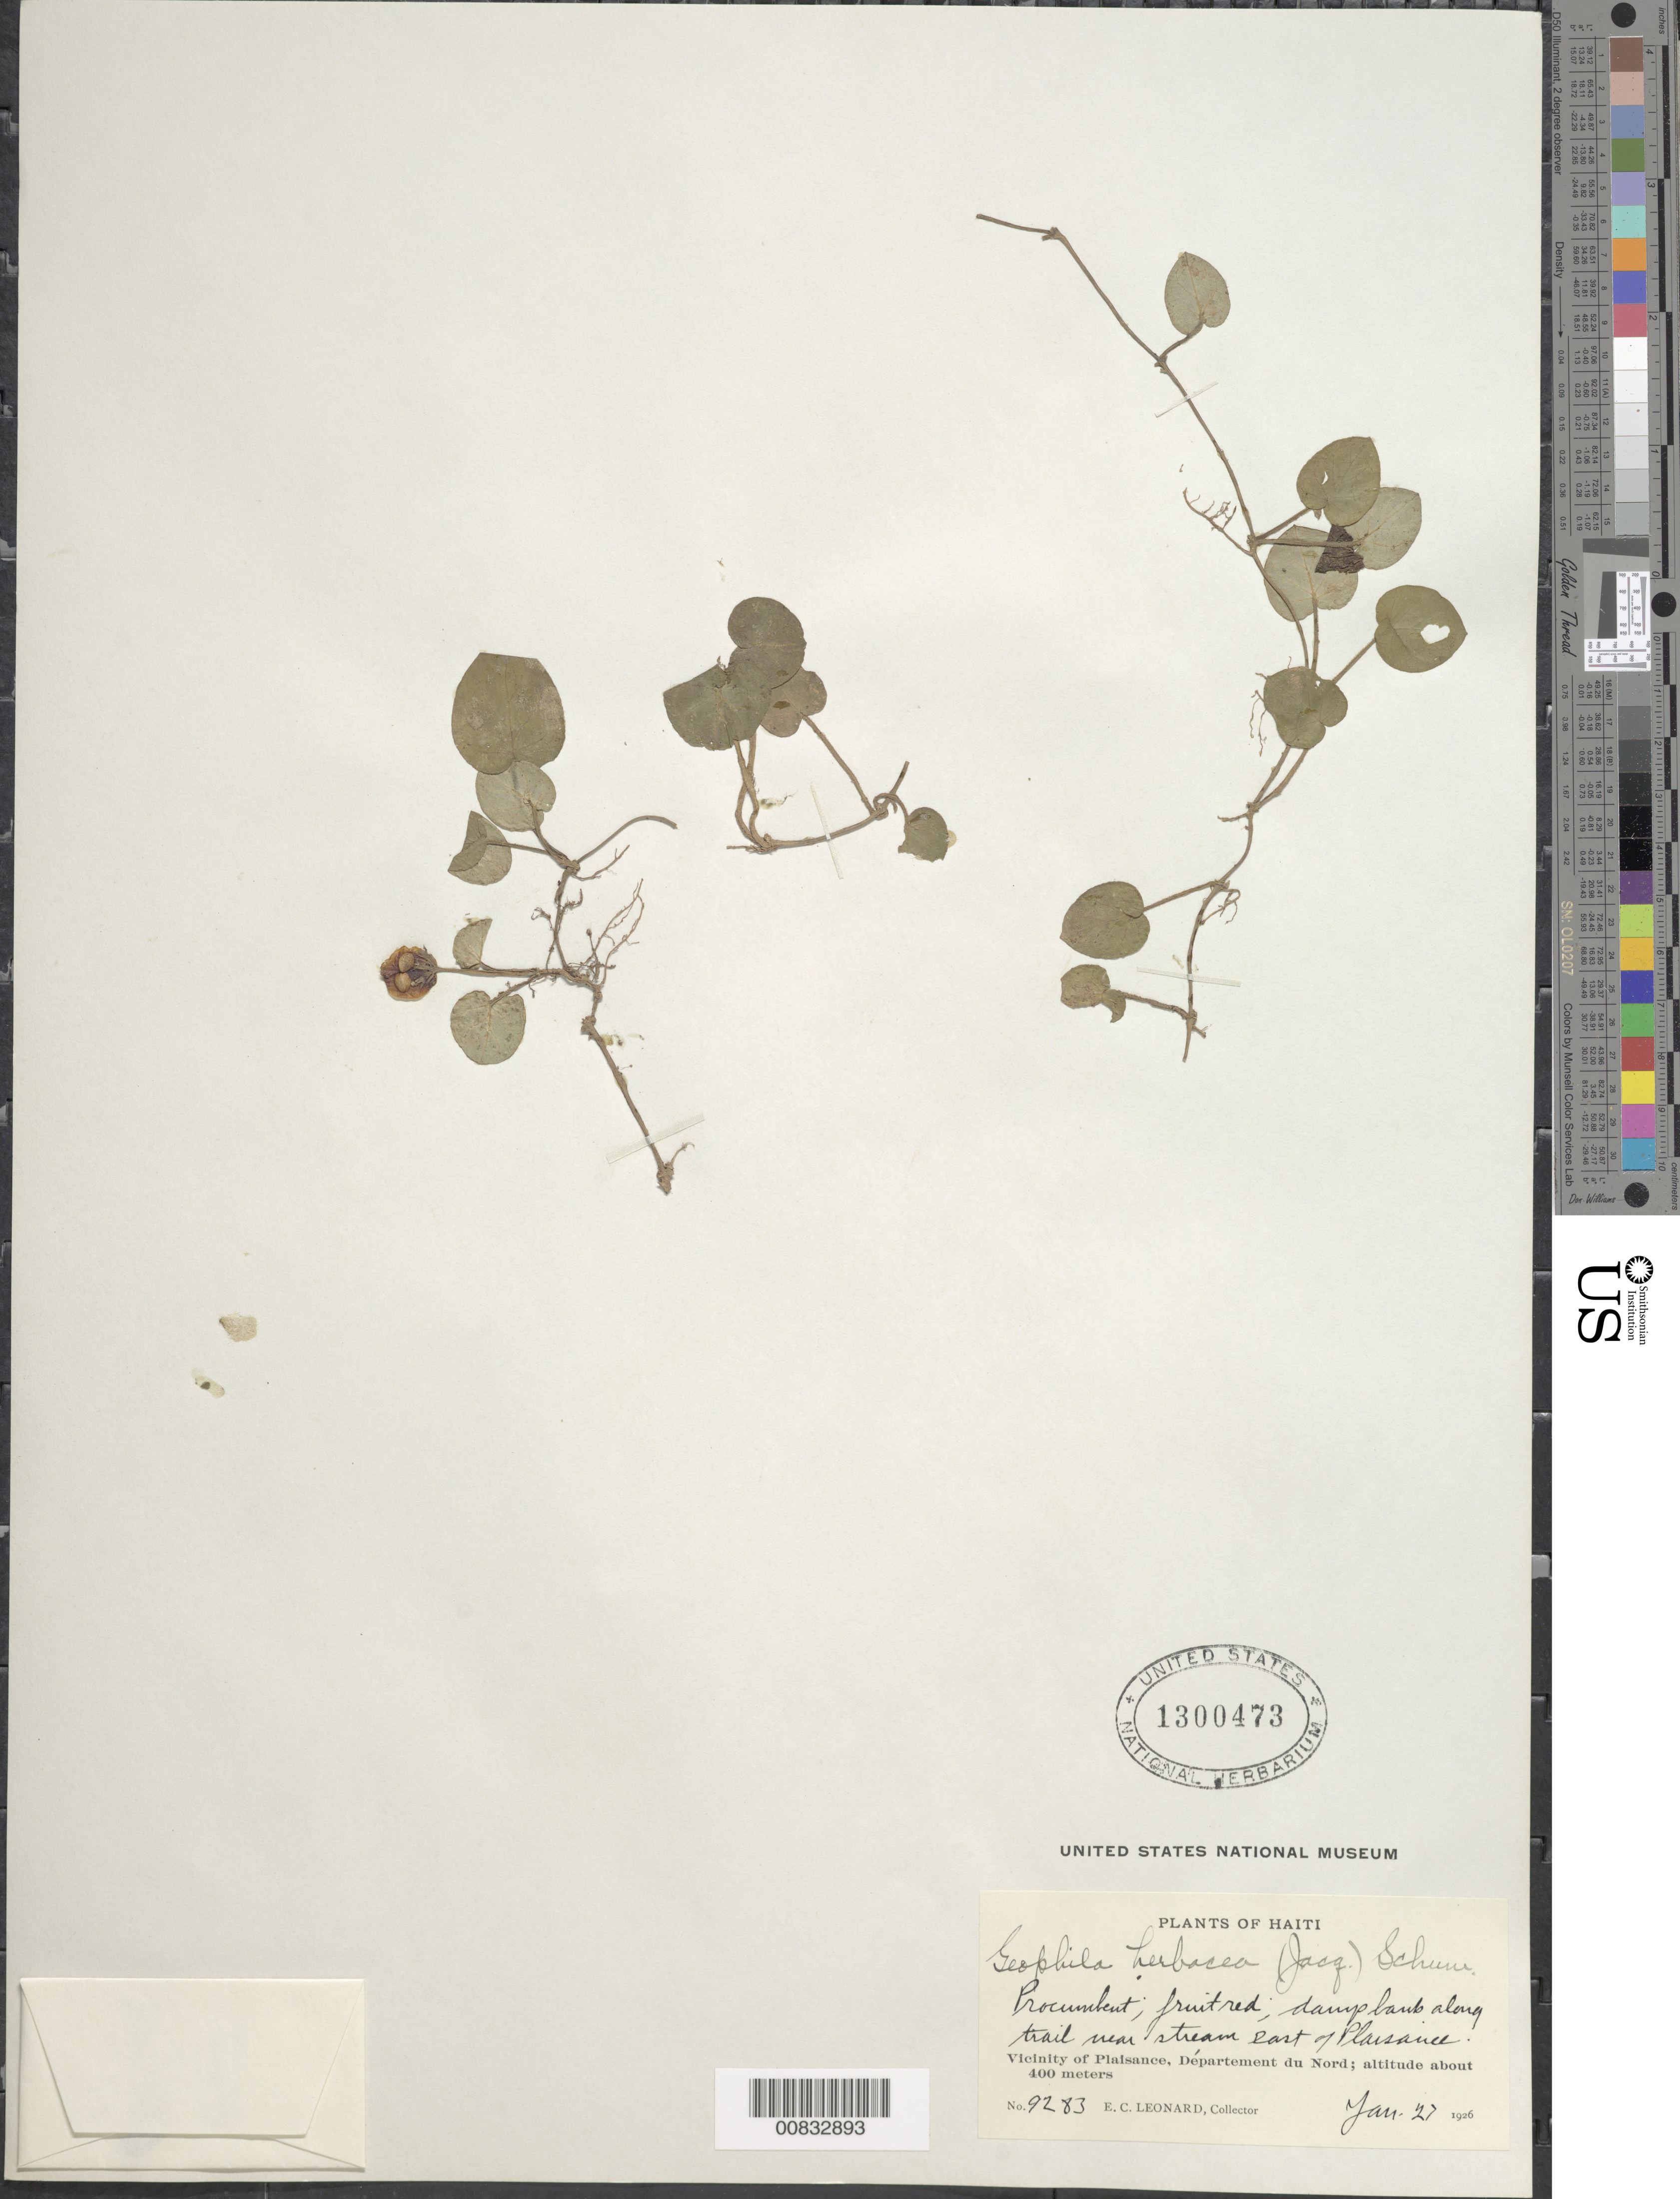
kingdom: Plantae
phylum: Tracheophyta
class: Magnoliopsida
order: Gentianales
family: Rubiaceae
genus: Geophila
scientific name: Geophila repens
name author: (L.) I.M. Johnst.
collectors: E. C. Leonard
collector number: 9283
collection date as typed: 27 Jan 1926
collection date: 1926-01-27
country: Haiti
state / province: Nord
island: Hispaniola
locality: Vicinity of Plaisance, E of town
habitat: Damp bank along trail near stream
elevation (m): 400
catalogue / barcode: US 1300473